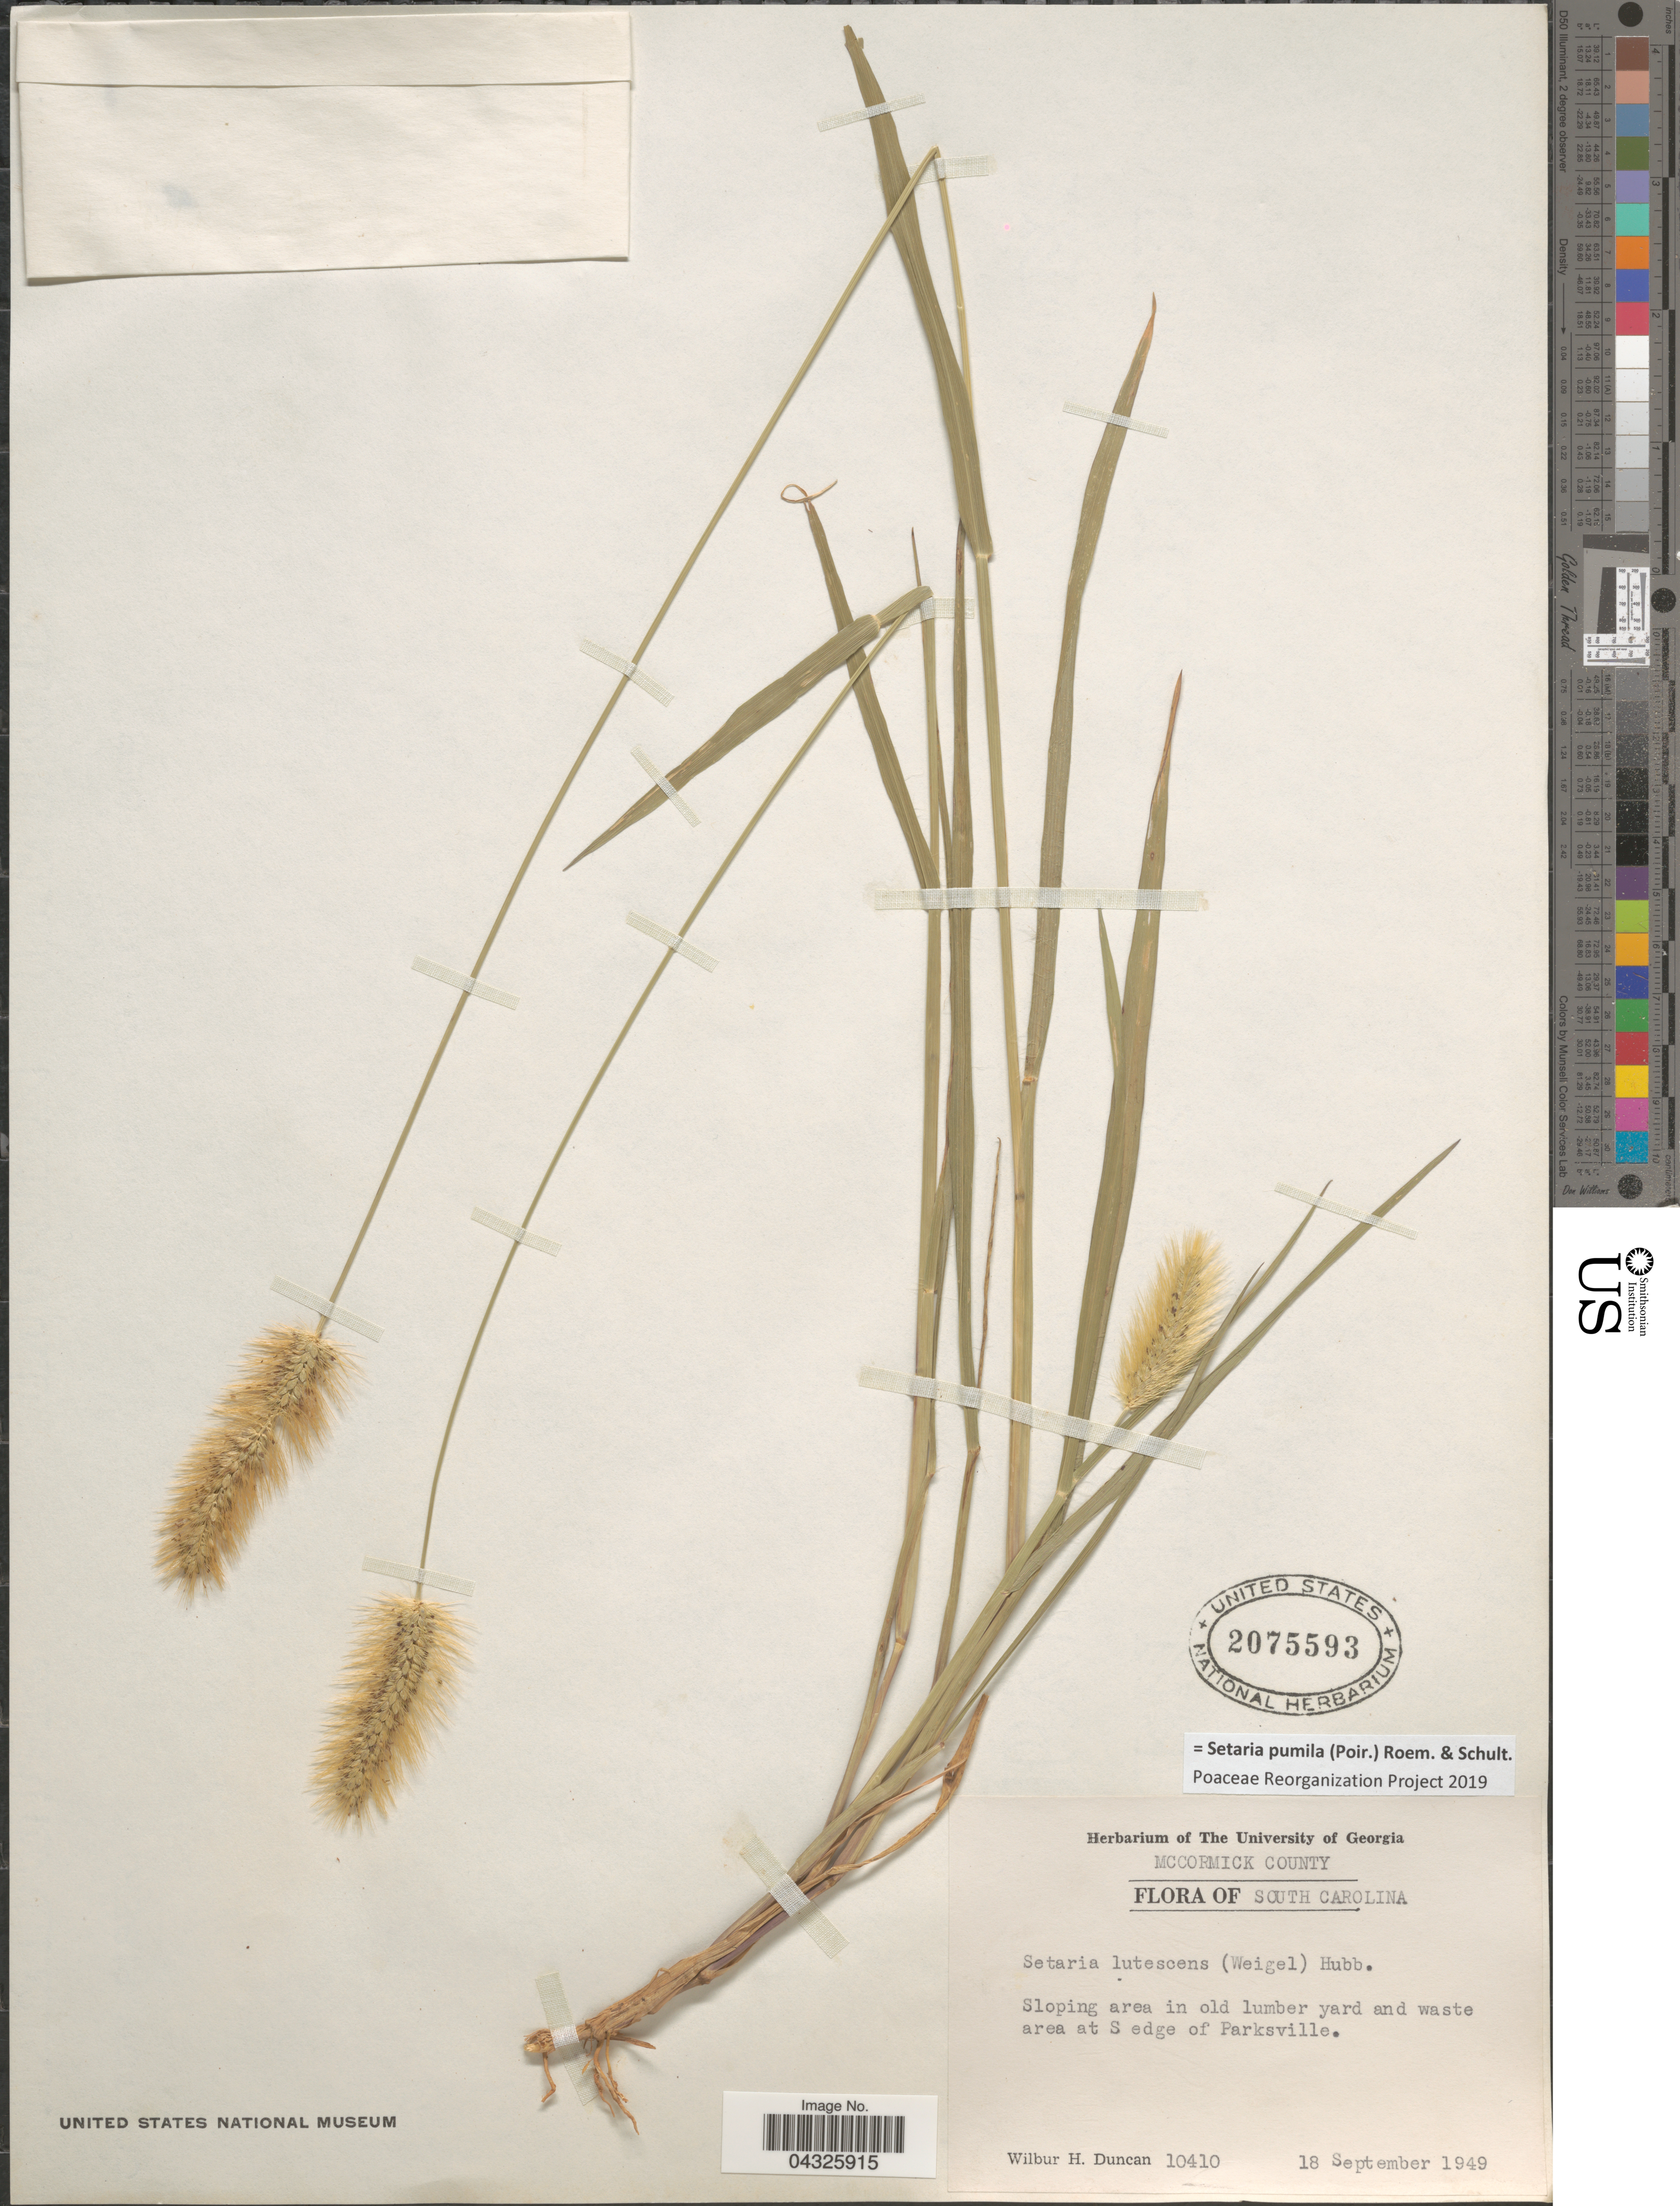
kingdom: Plantae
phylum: Tracheophyta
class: Liliopsida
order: Poales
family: Poaceae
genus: Setaria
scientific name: Setaria pumila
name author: (Poir.) Roem. & Schult.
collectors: W. H. Duncan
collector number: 10410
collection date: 1949-09-18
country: United States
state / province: South Carolina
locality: McCormick County. Sloping area in old lumber yard and waste area at S edge of Parksville.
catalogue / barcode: US 2075593